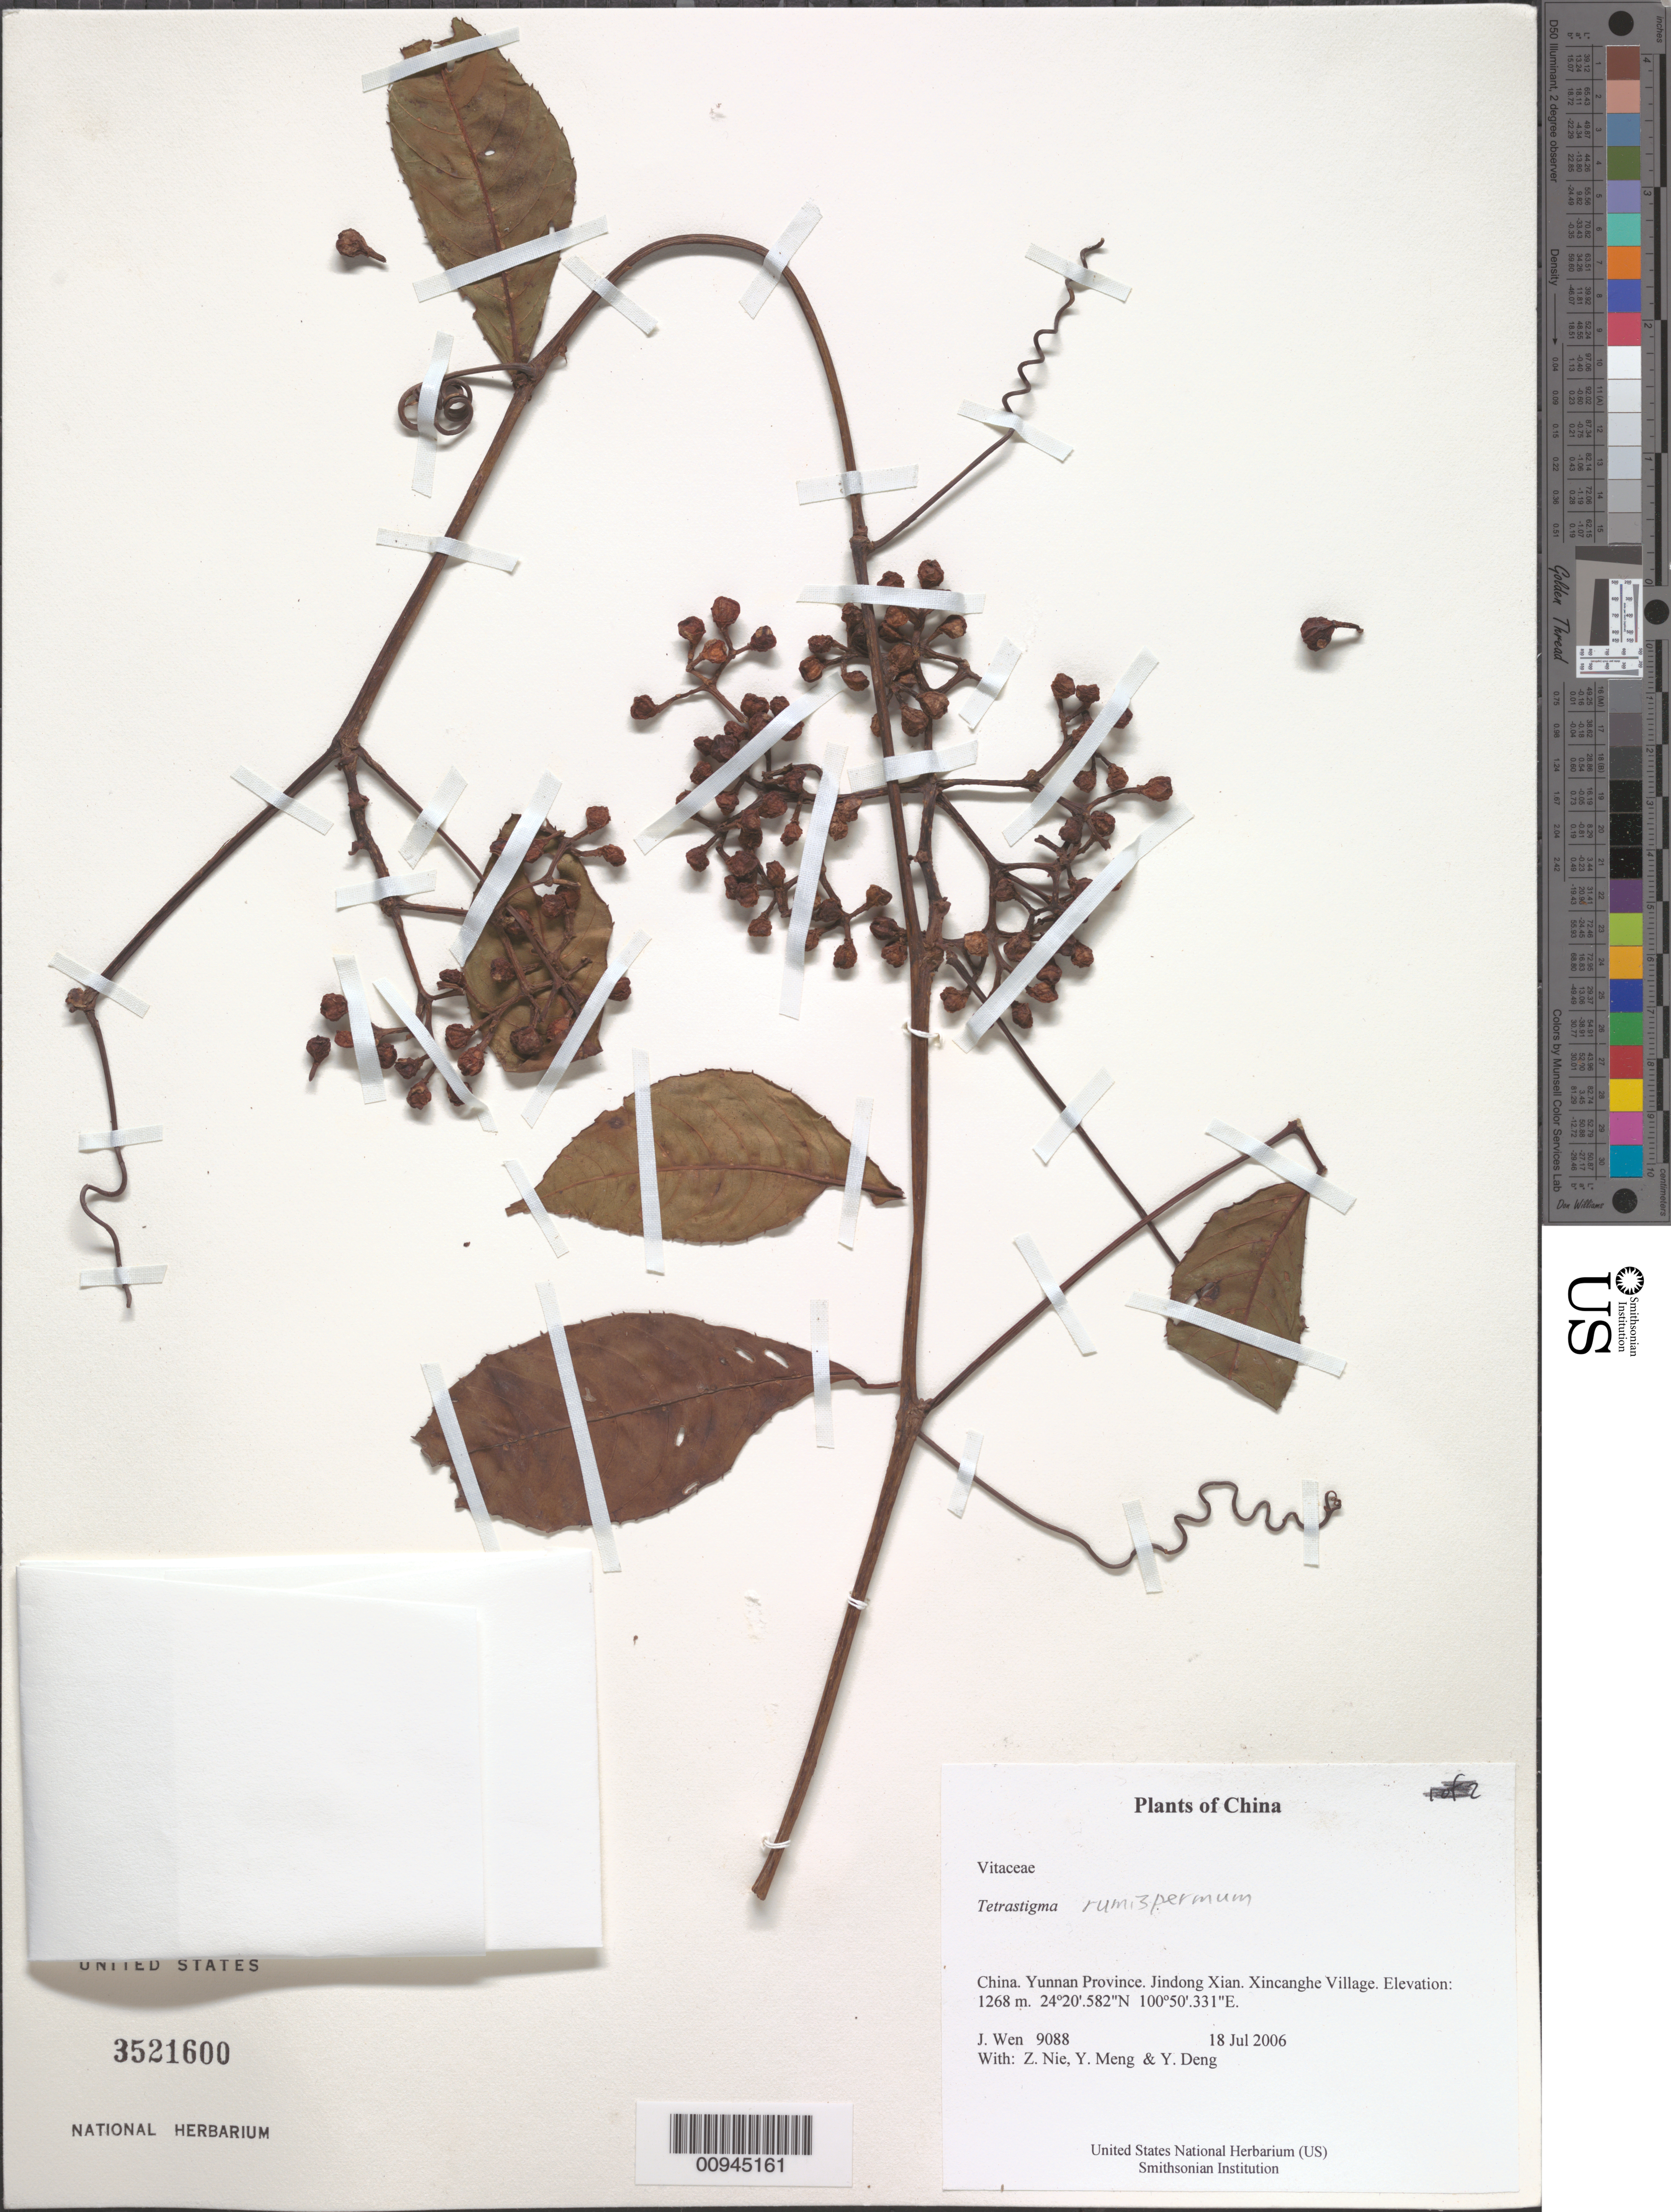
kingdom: Plantae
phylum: Tracheophyta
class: Magnoliopsida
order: Vitales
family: Vitaceae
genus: Tetrastigma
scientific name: Tetrastigma sp.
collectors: J. Wen, Z. Nie, Y. Meng & Y. Deng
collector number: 9088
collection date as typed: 18 Jul 2006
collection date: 2006-07-18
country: China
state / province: Yunnan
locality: Yunnan Province. Jindong Xian. Xincanghe Village.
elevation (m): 1268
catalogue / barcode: US 3521600